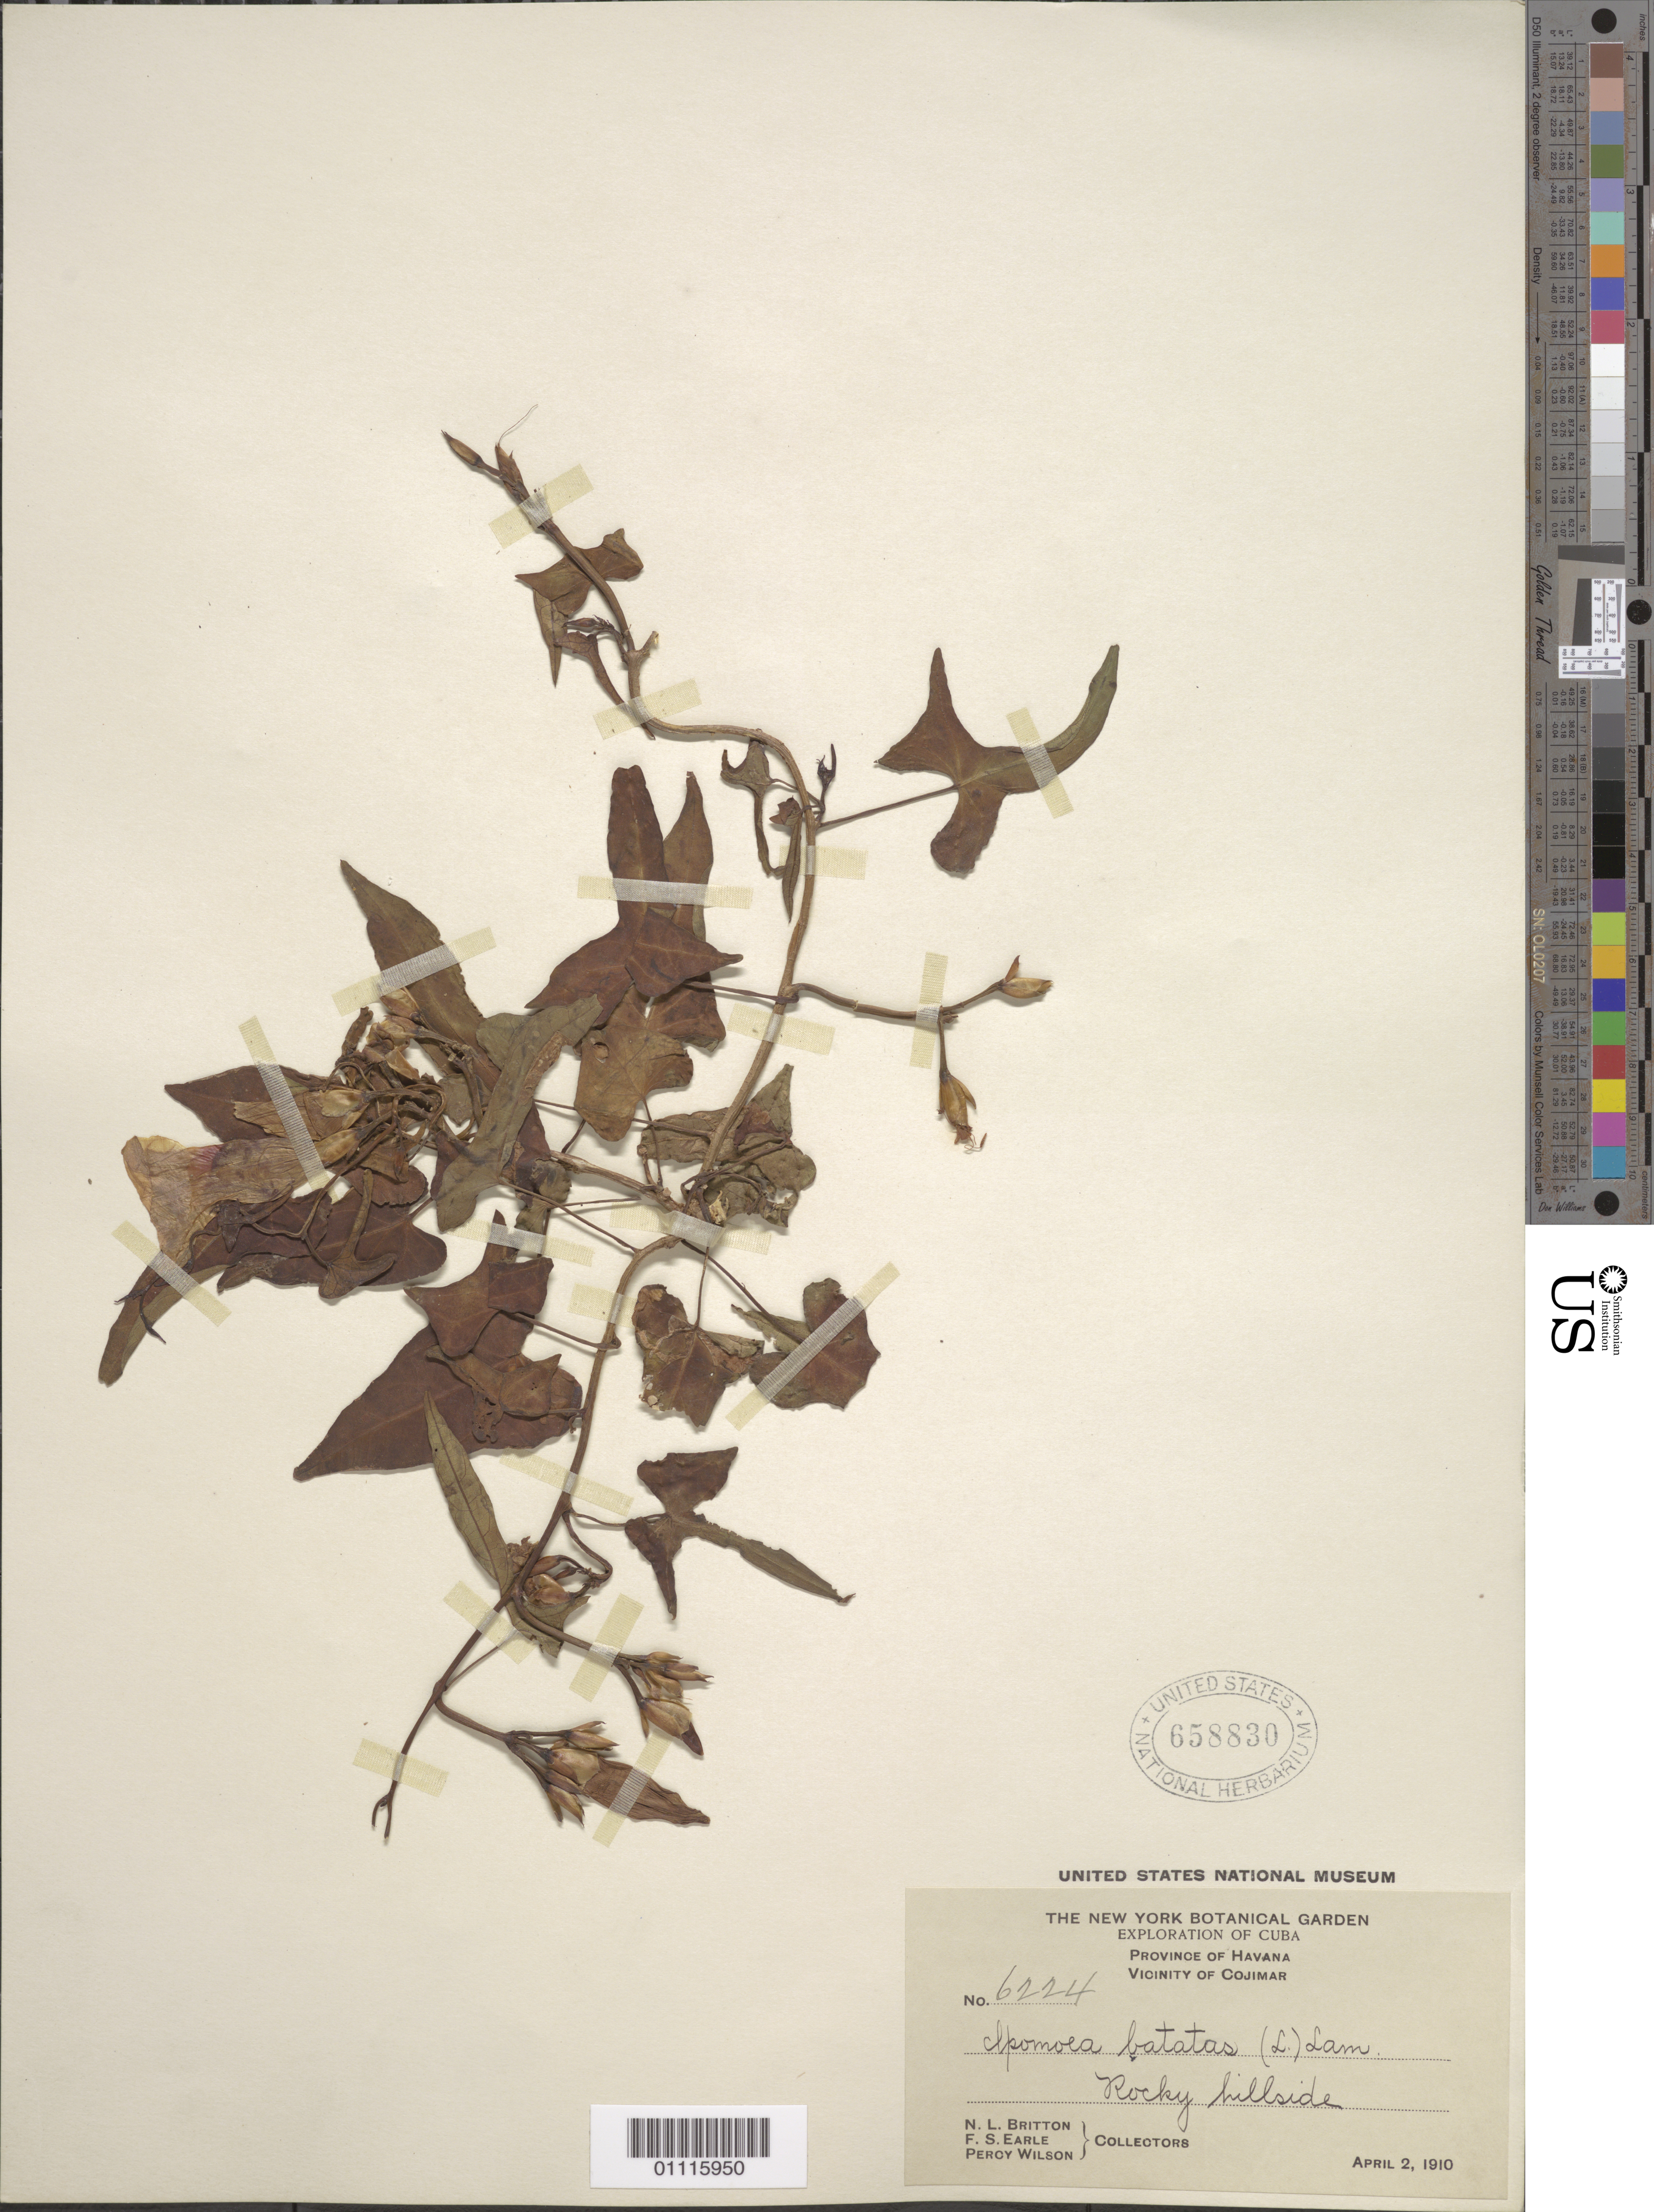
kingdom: Plantae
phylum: Tracheophyta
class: Magnoliopsida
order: Solanales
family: Convolvulaceae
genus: Ipomoea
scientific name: Ipomoea batatas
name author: (L.) Lam.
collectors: N. Britton, F. S. Earle & P. Wilson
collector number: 6224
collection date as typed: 02 Apr 1910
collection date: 1910-04-02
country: Cuba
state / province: La Habana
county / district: Municipio Habana del Este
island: Cuba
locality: Vicinity of Cojimar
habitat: Rocky hillside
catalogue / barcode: US 658830